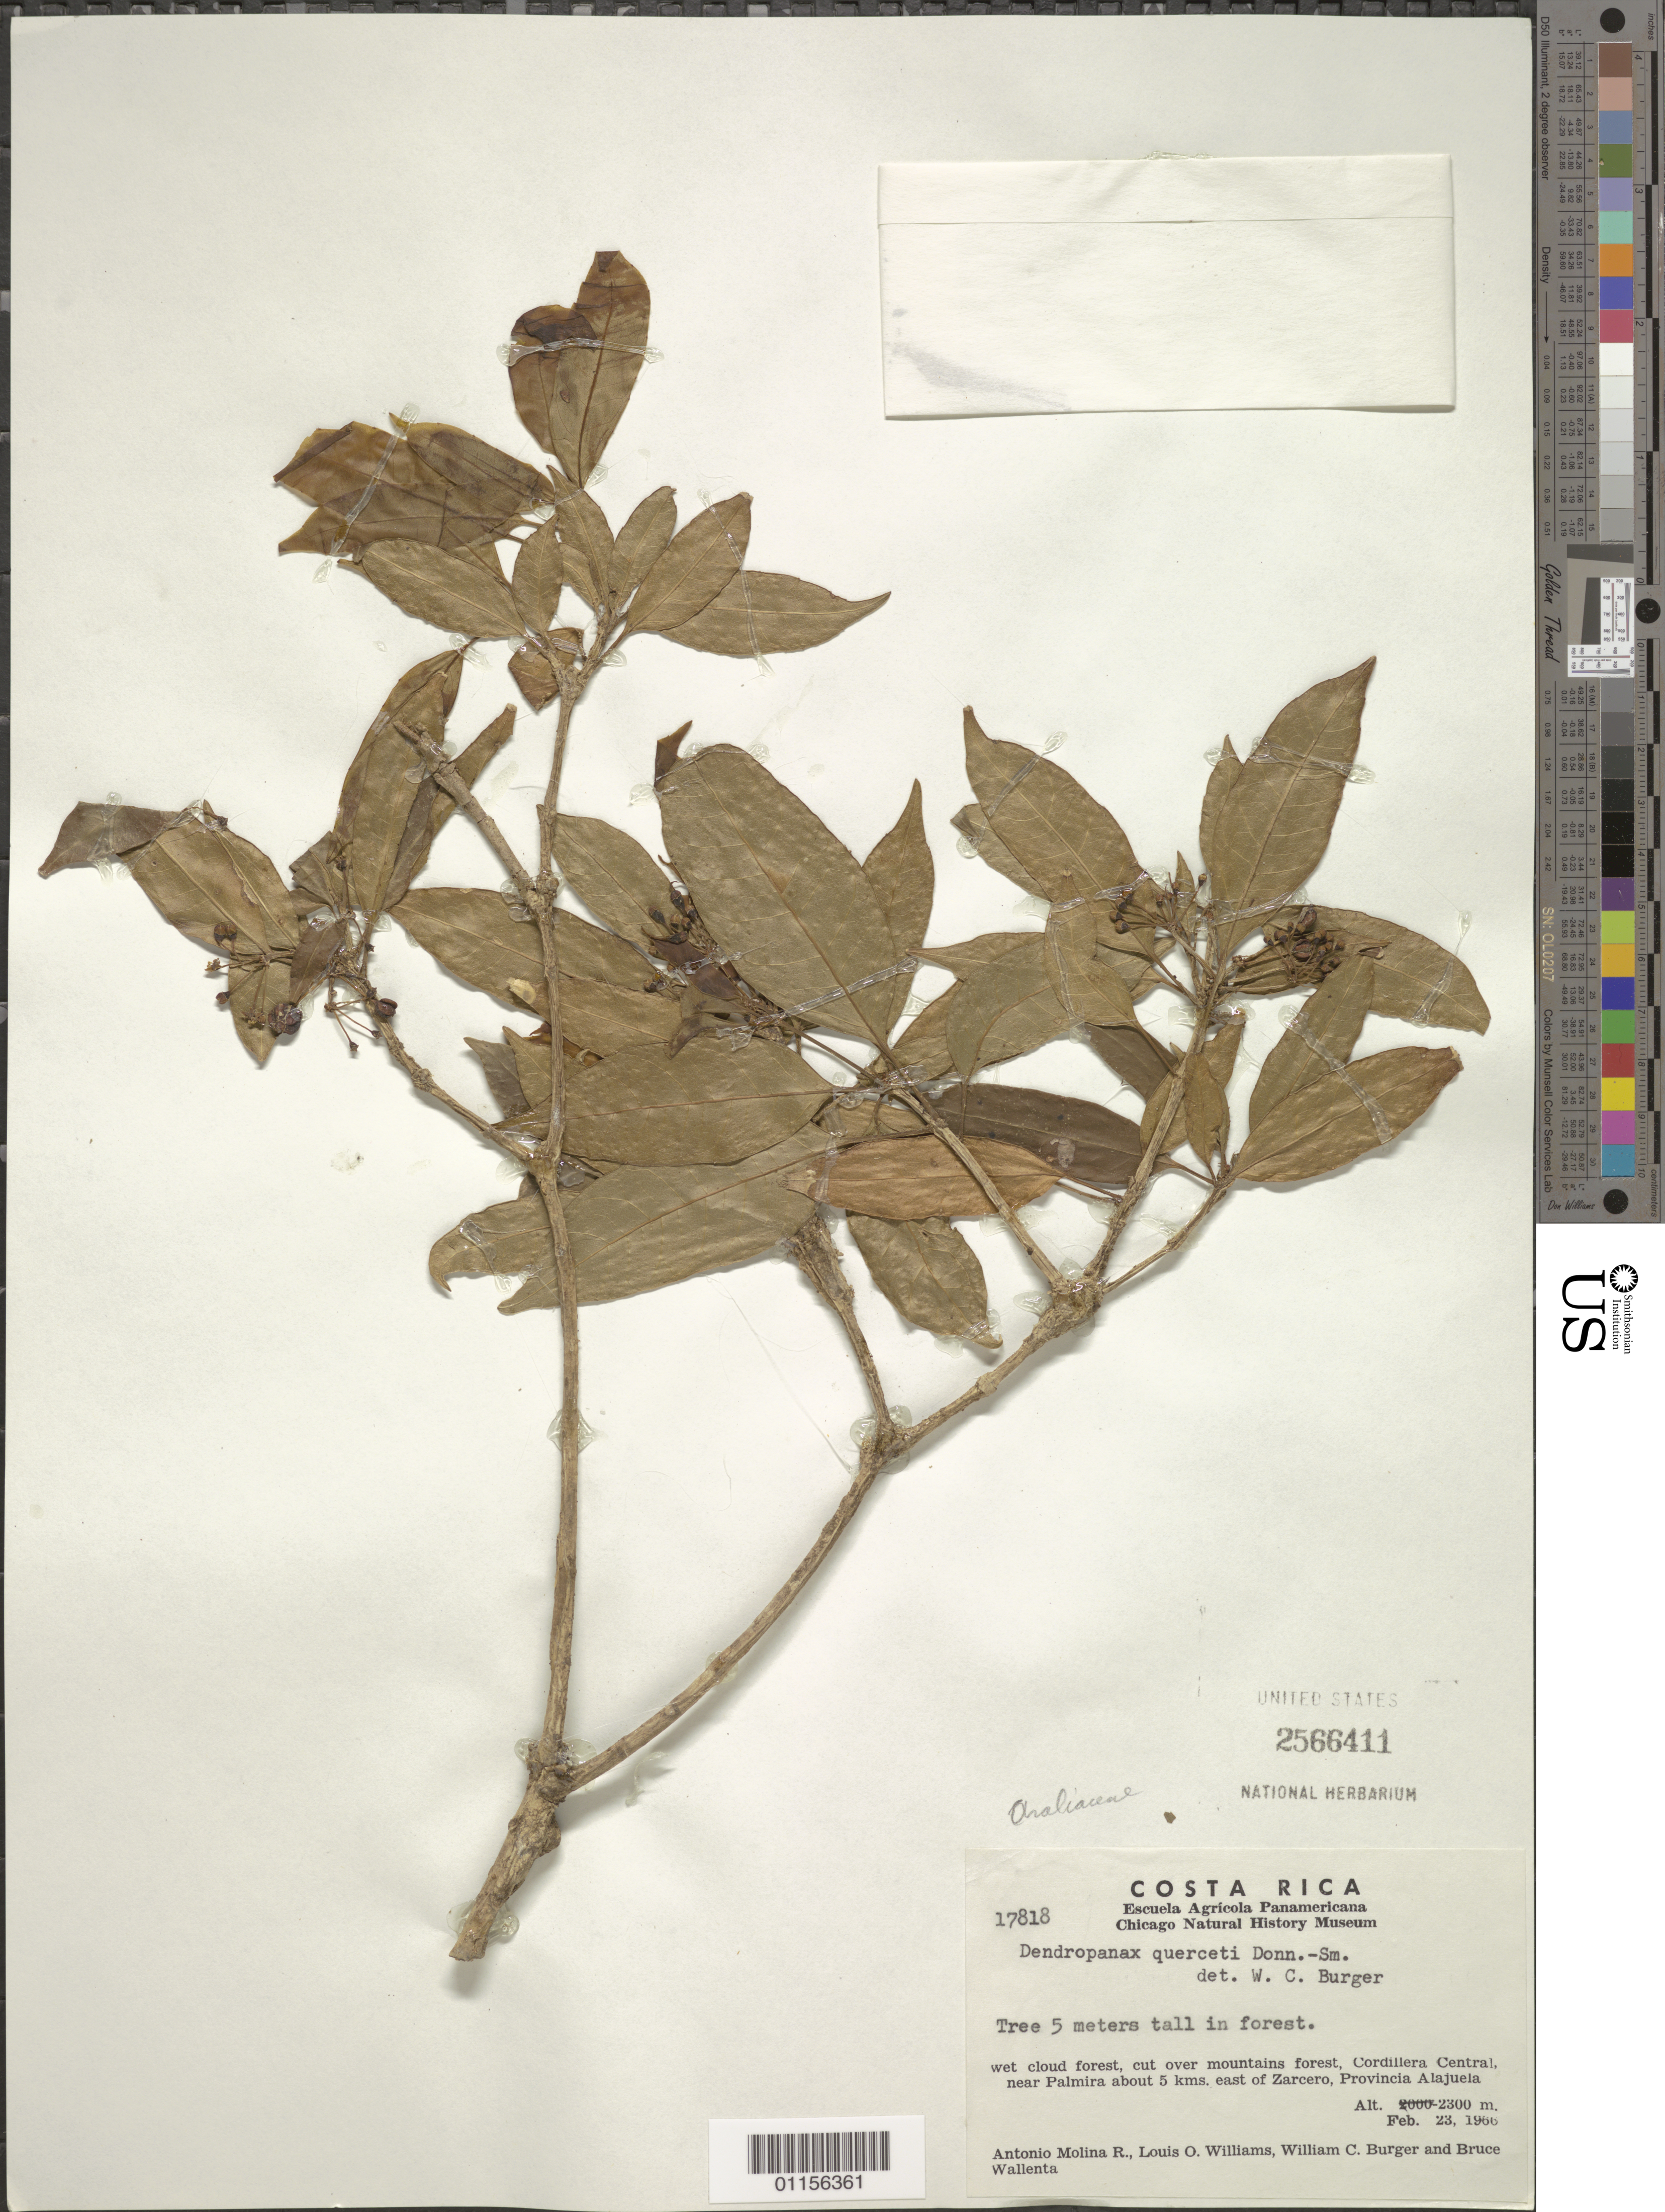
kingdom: Plantae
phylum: Tracheophyta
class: Magnoliopsida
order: Apiales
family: Araliaceae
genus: Dendropanax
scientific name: Dendropanax querceti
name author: Donn. Sm.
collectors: A. Molina R., L. O. Williams, W. Burger & B. Wallenta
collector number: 17818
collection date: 1966-02-23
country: Costa Rica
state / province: Alajuela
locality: Mts of Cordillera Central, near Palmira about 5 km, E of Zarcero.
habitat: Tree, in wet cloud forest.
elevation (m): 2300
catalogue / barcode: US 2566411